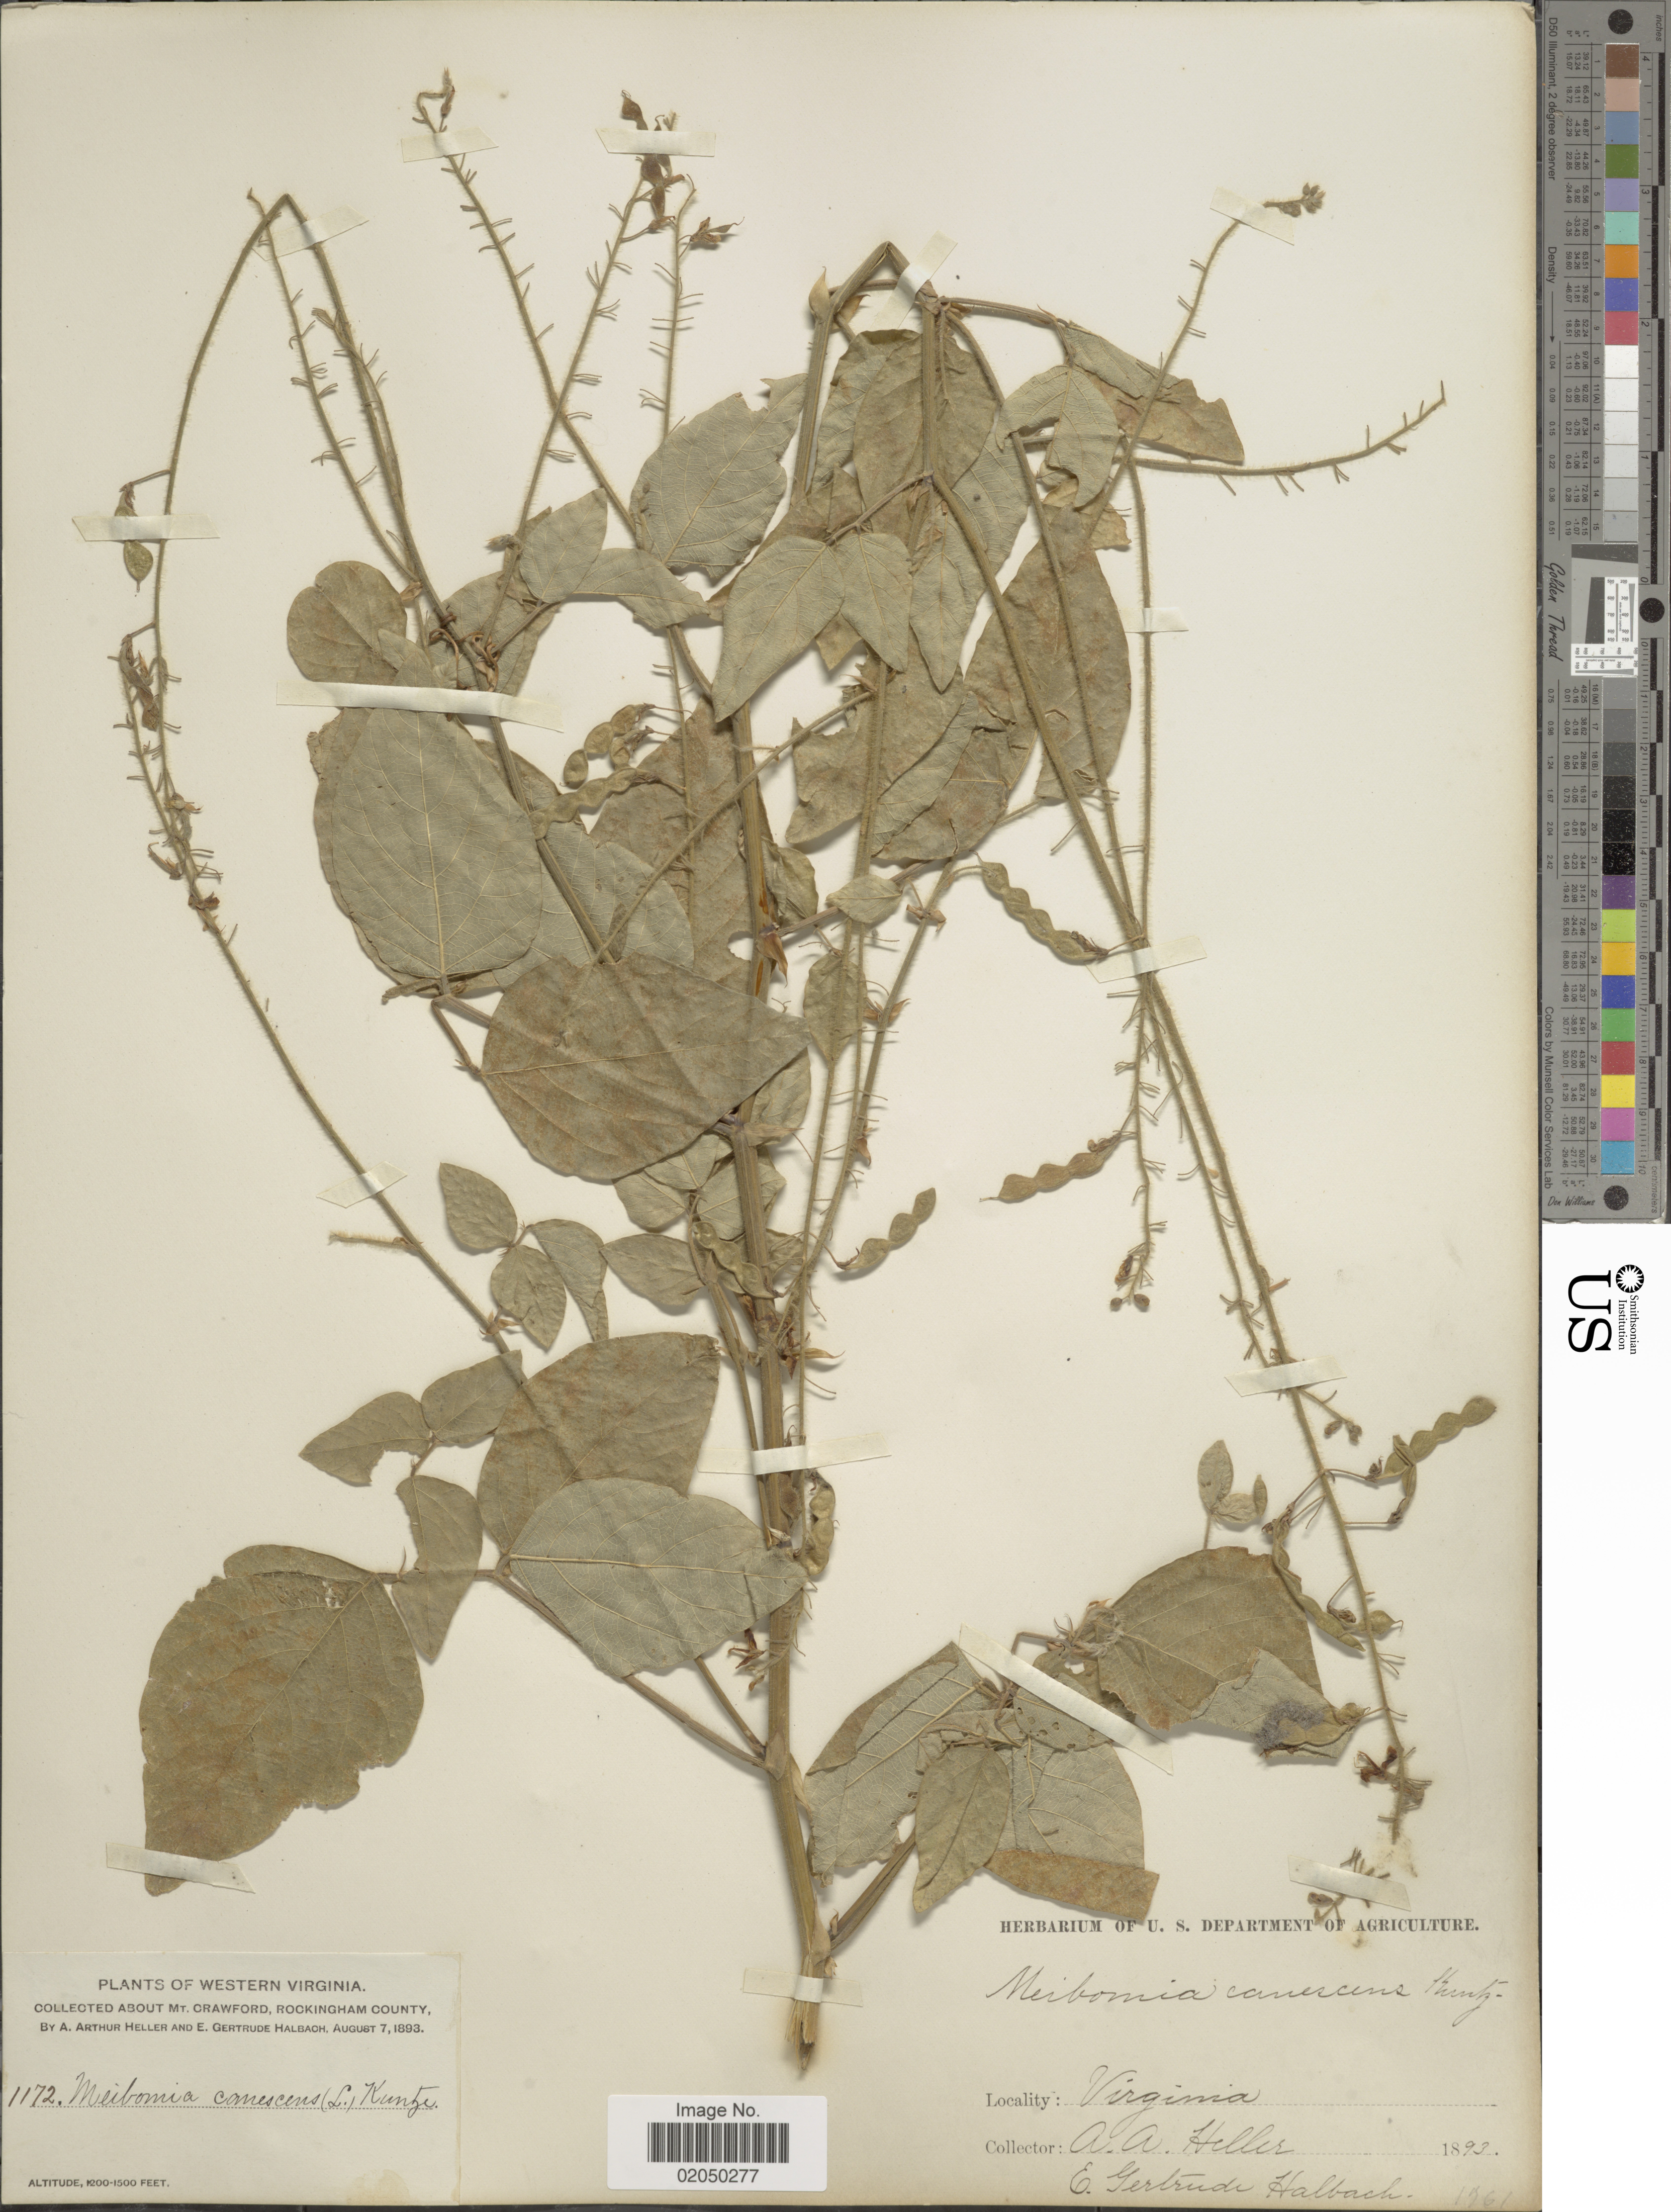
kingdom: Plantae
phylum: Tracheophyta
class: Magnoliopsida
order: Fabales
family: Fabaceae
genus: Desmodium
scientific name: Desmodium canescens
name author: (L.) DC.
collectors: A. A. Heller & E. G. Halbach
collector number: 1172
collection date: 1893-08-07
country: United States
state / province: Virginia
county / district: Rockingham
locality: Western Virginia, Mt. Crawford, Rockingham County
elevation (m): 366